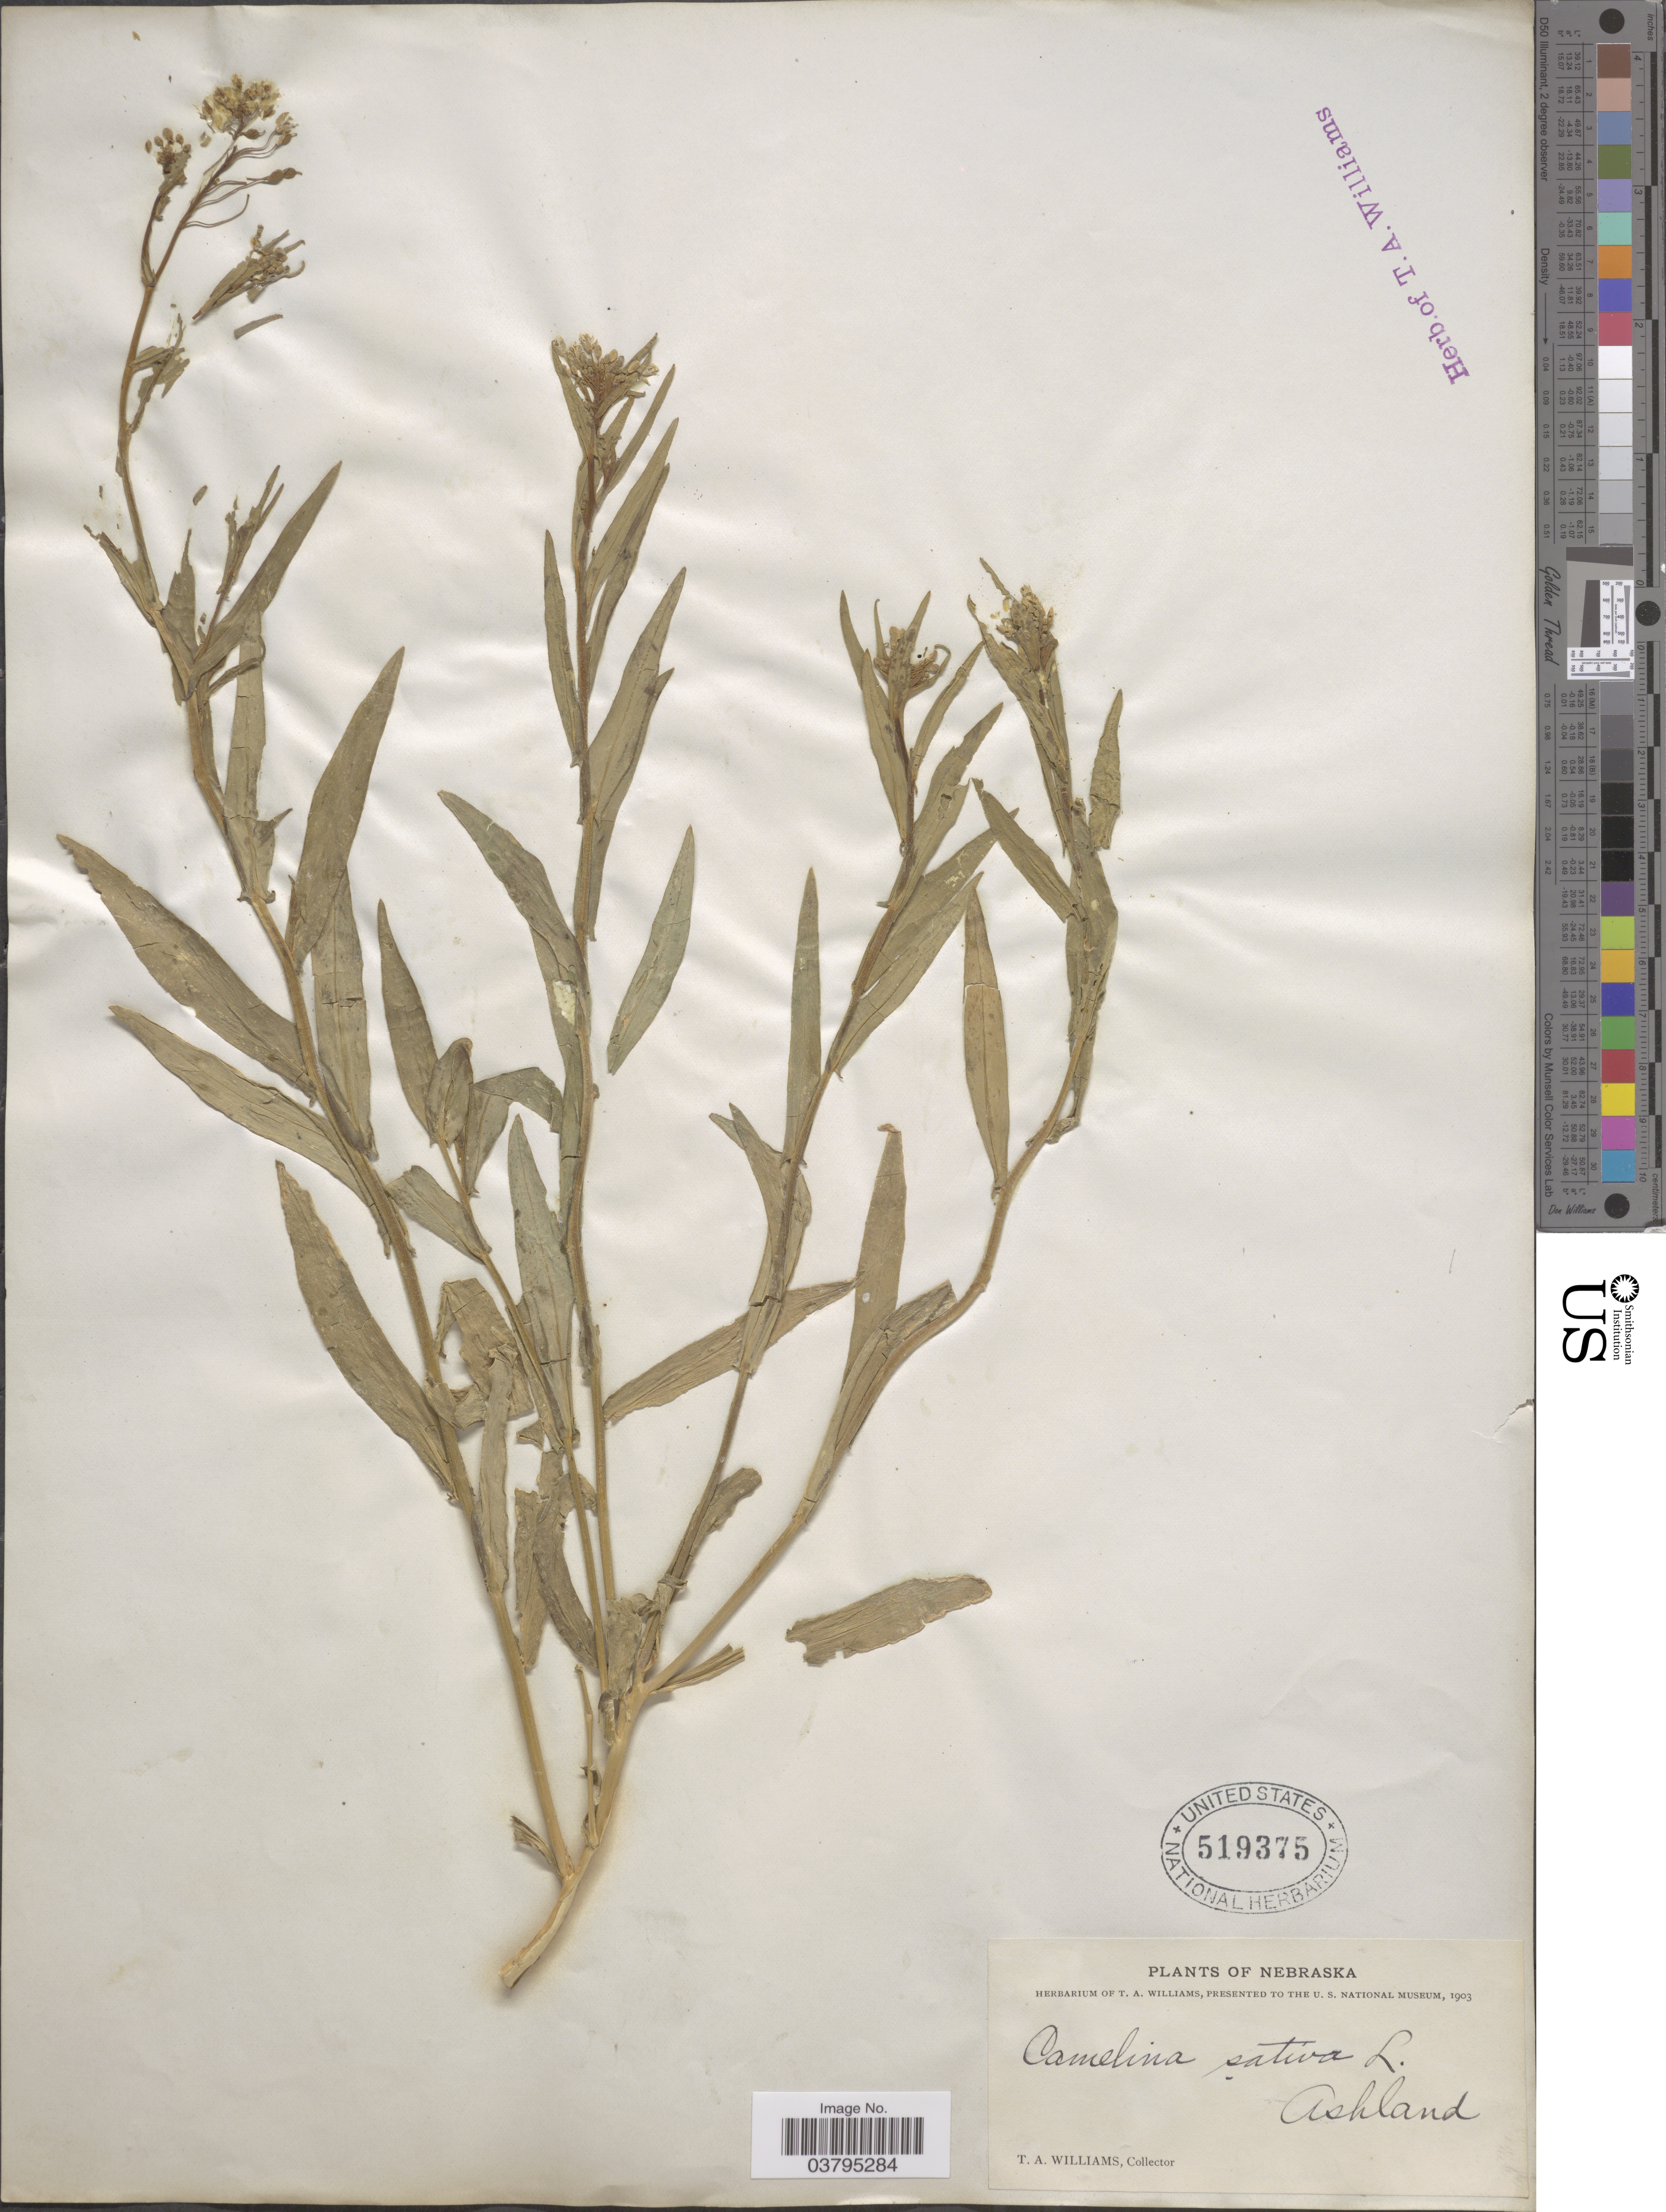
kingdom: Plantae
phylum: Tracheophyta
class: Magnoliopsida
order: Brassicales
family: Brassicaceae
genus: Camelina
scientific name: Camelina microcarpa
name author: DC.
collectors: T. Williams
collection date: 1903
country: United States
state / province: Nebraska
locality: Ashland.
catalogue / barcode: US 519378